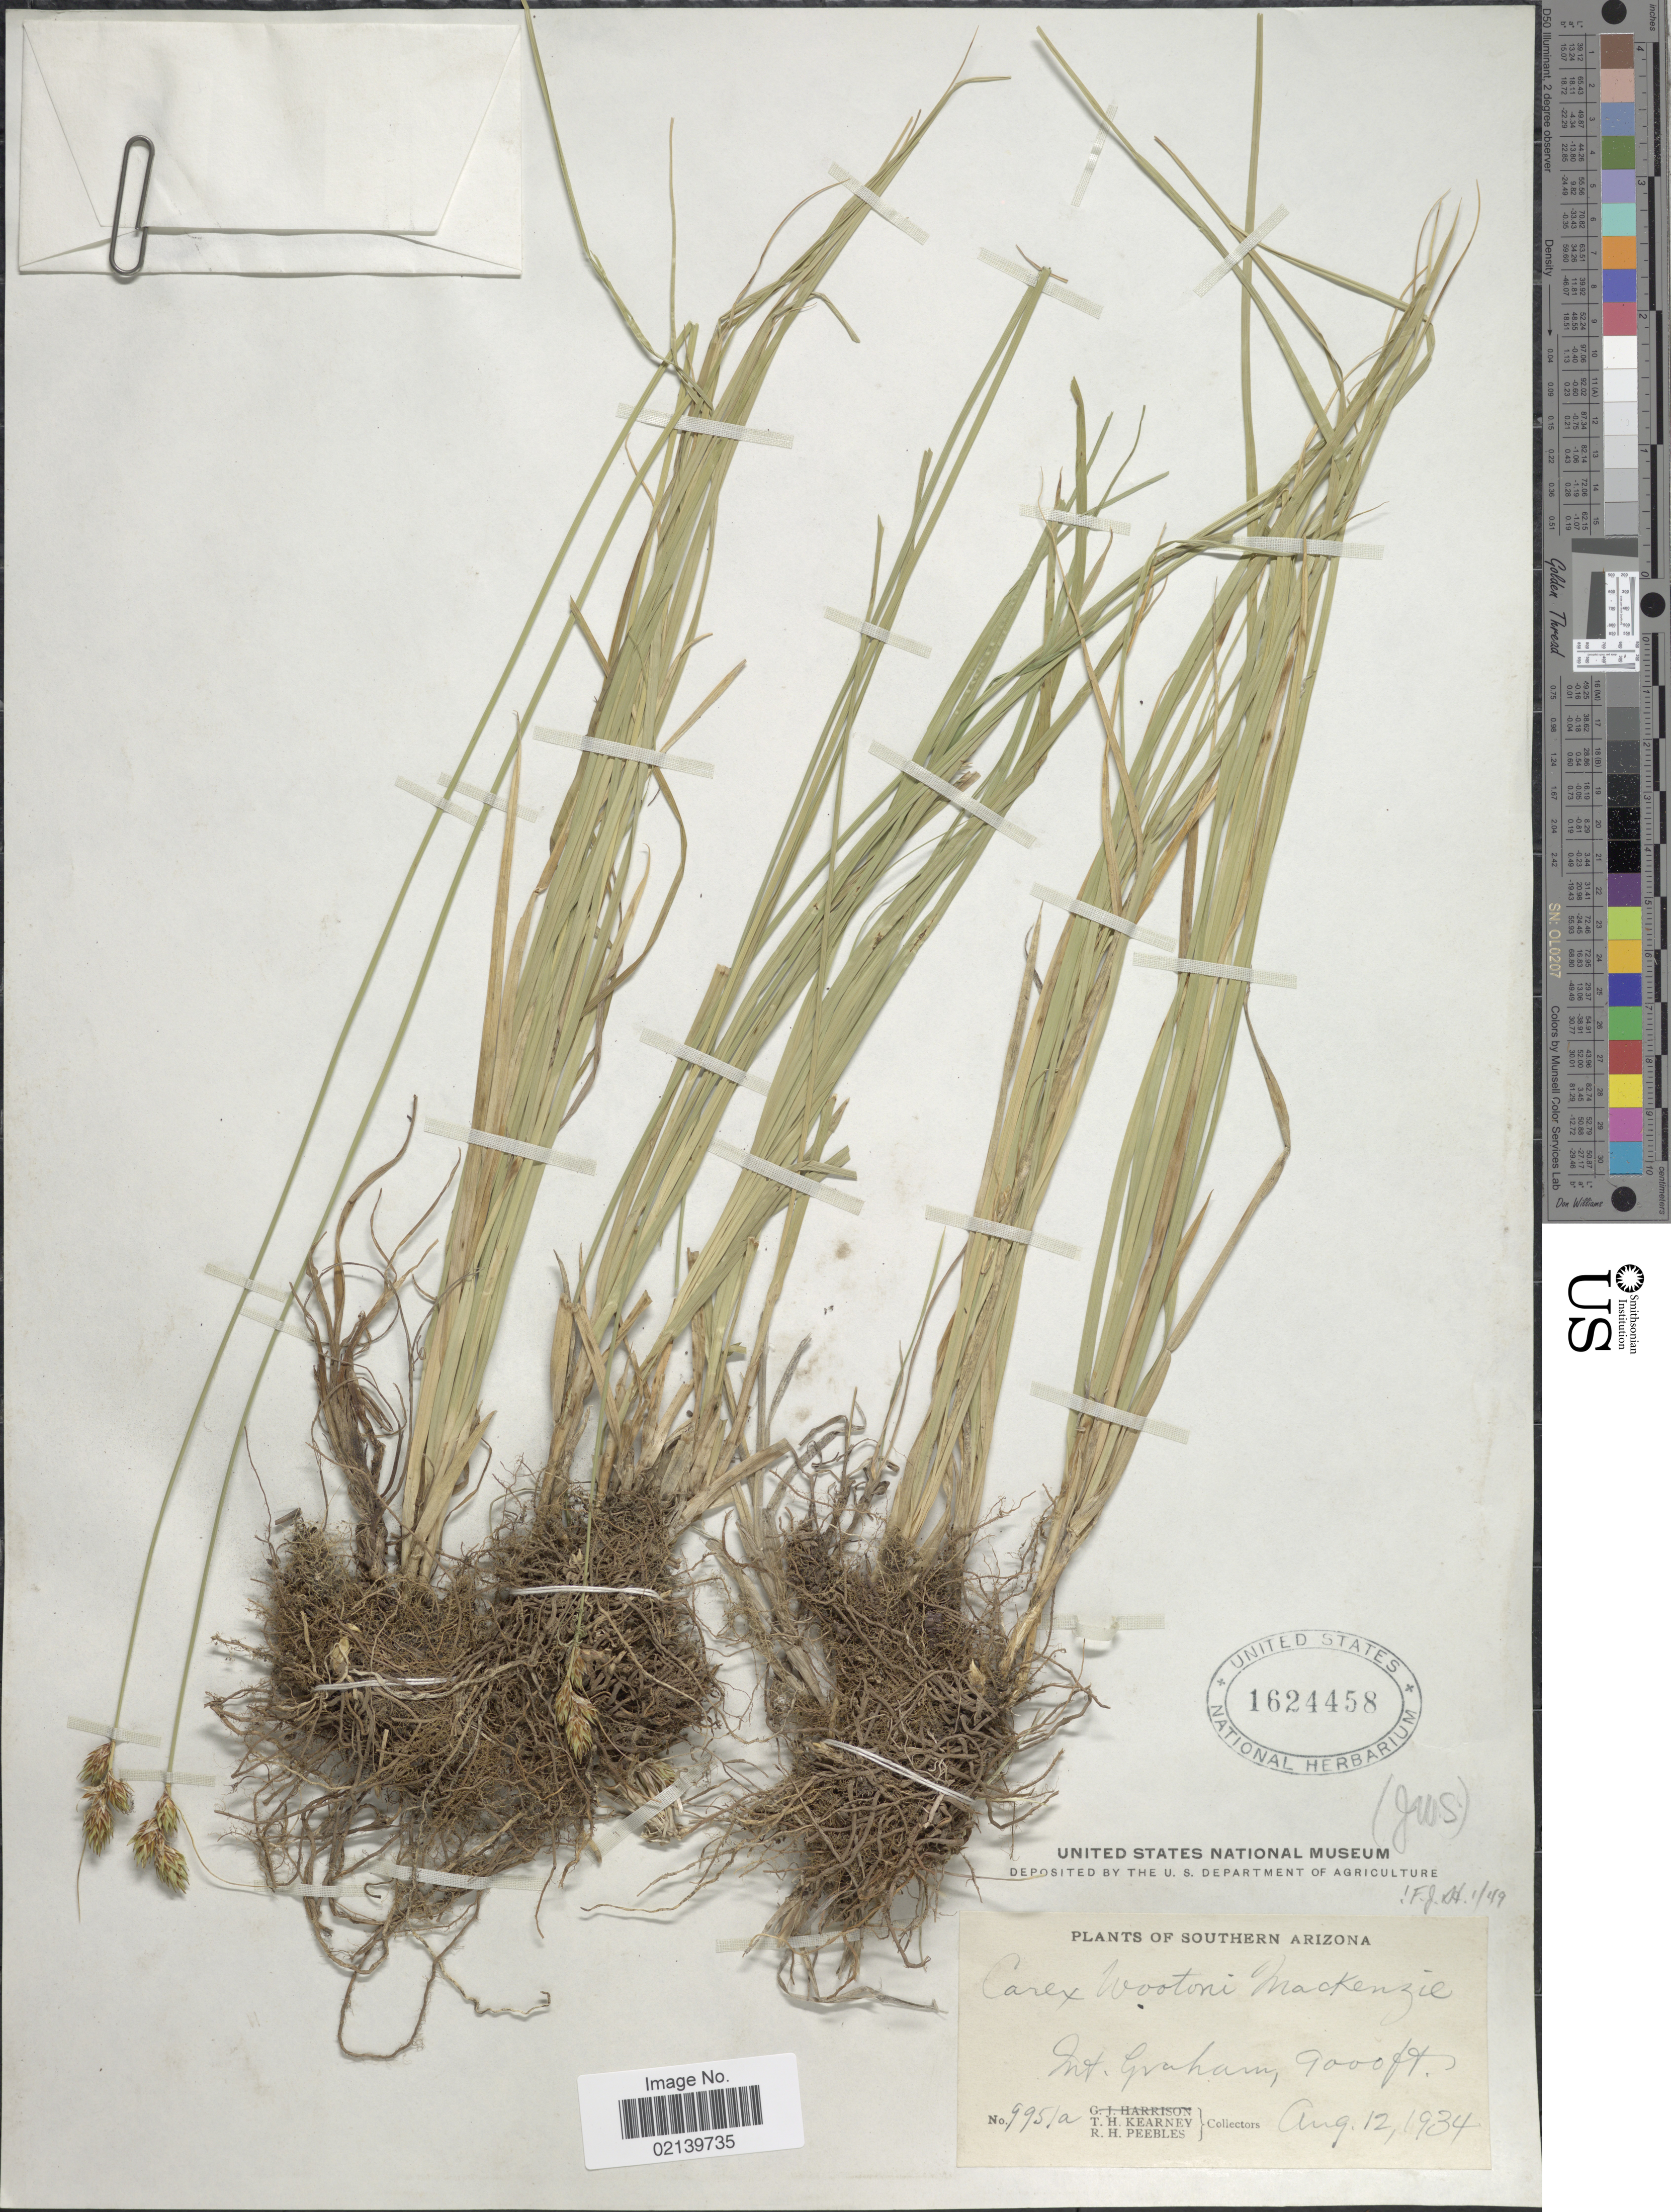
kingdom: Plantae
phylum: Tracheophyta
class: Liliopsida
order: Poales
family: Cyperaceae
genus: Carex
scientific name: Carex wootonii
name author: Mack.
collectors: T. H. Kearney & R. H. Peebles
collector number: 9951a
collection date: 1934-08-12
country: United States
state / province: Arizona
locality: Southern Arizona, Mt. Graham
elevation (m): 2743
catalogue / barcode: US 1624458